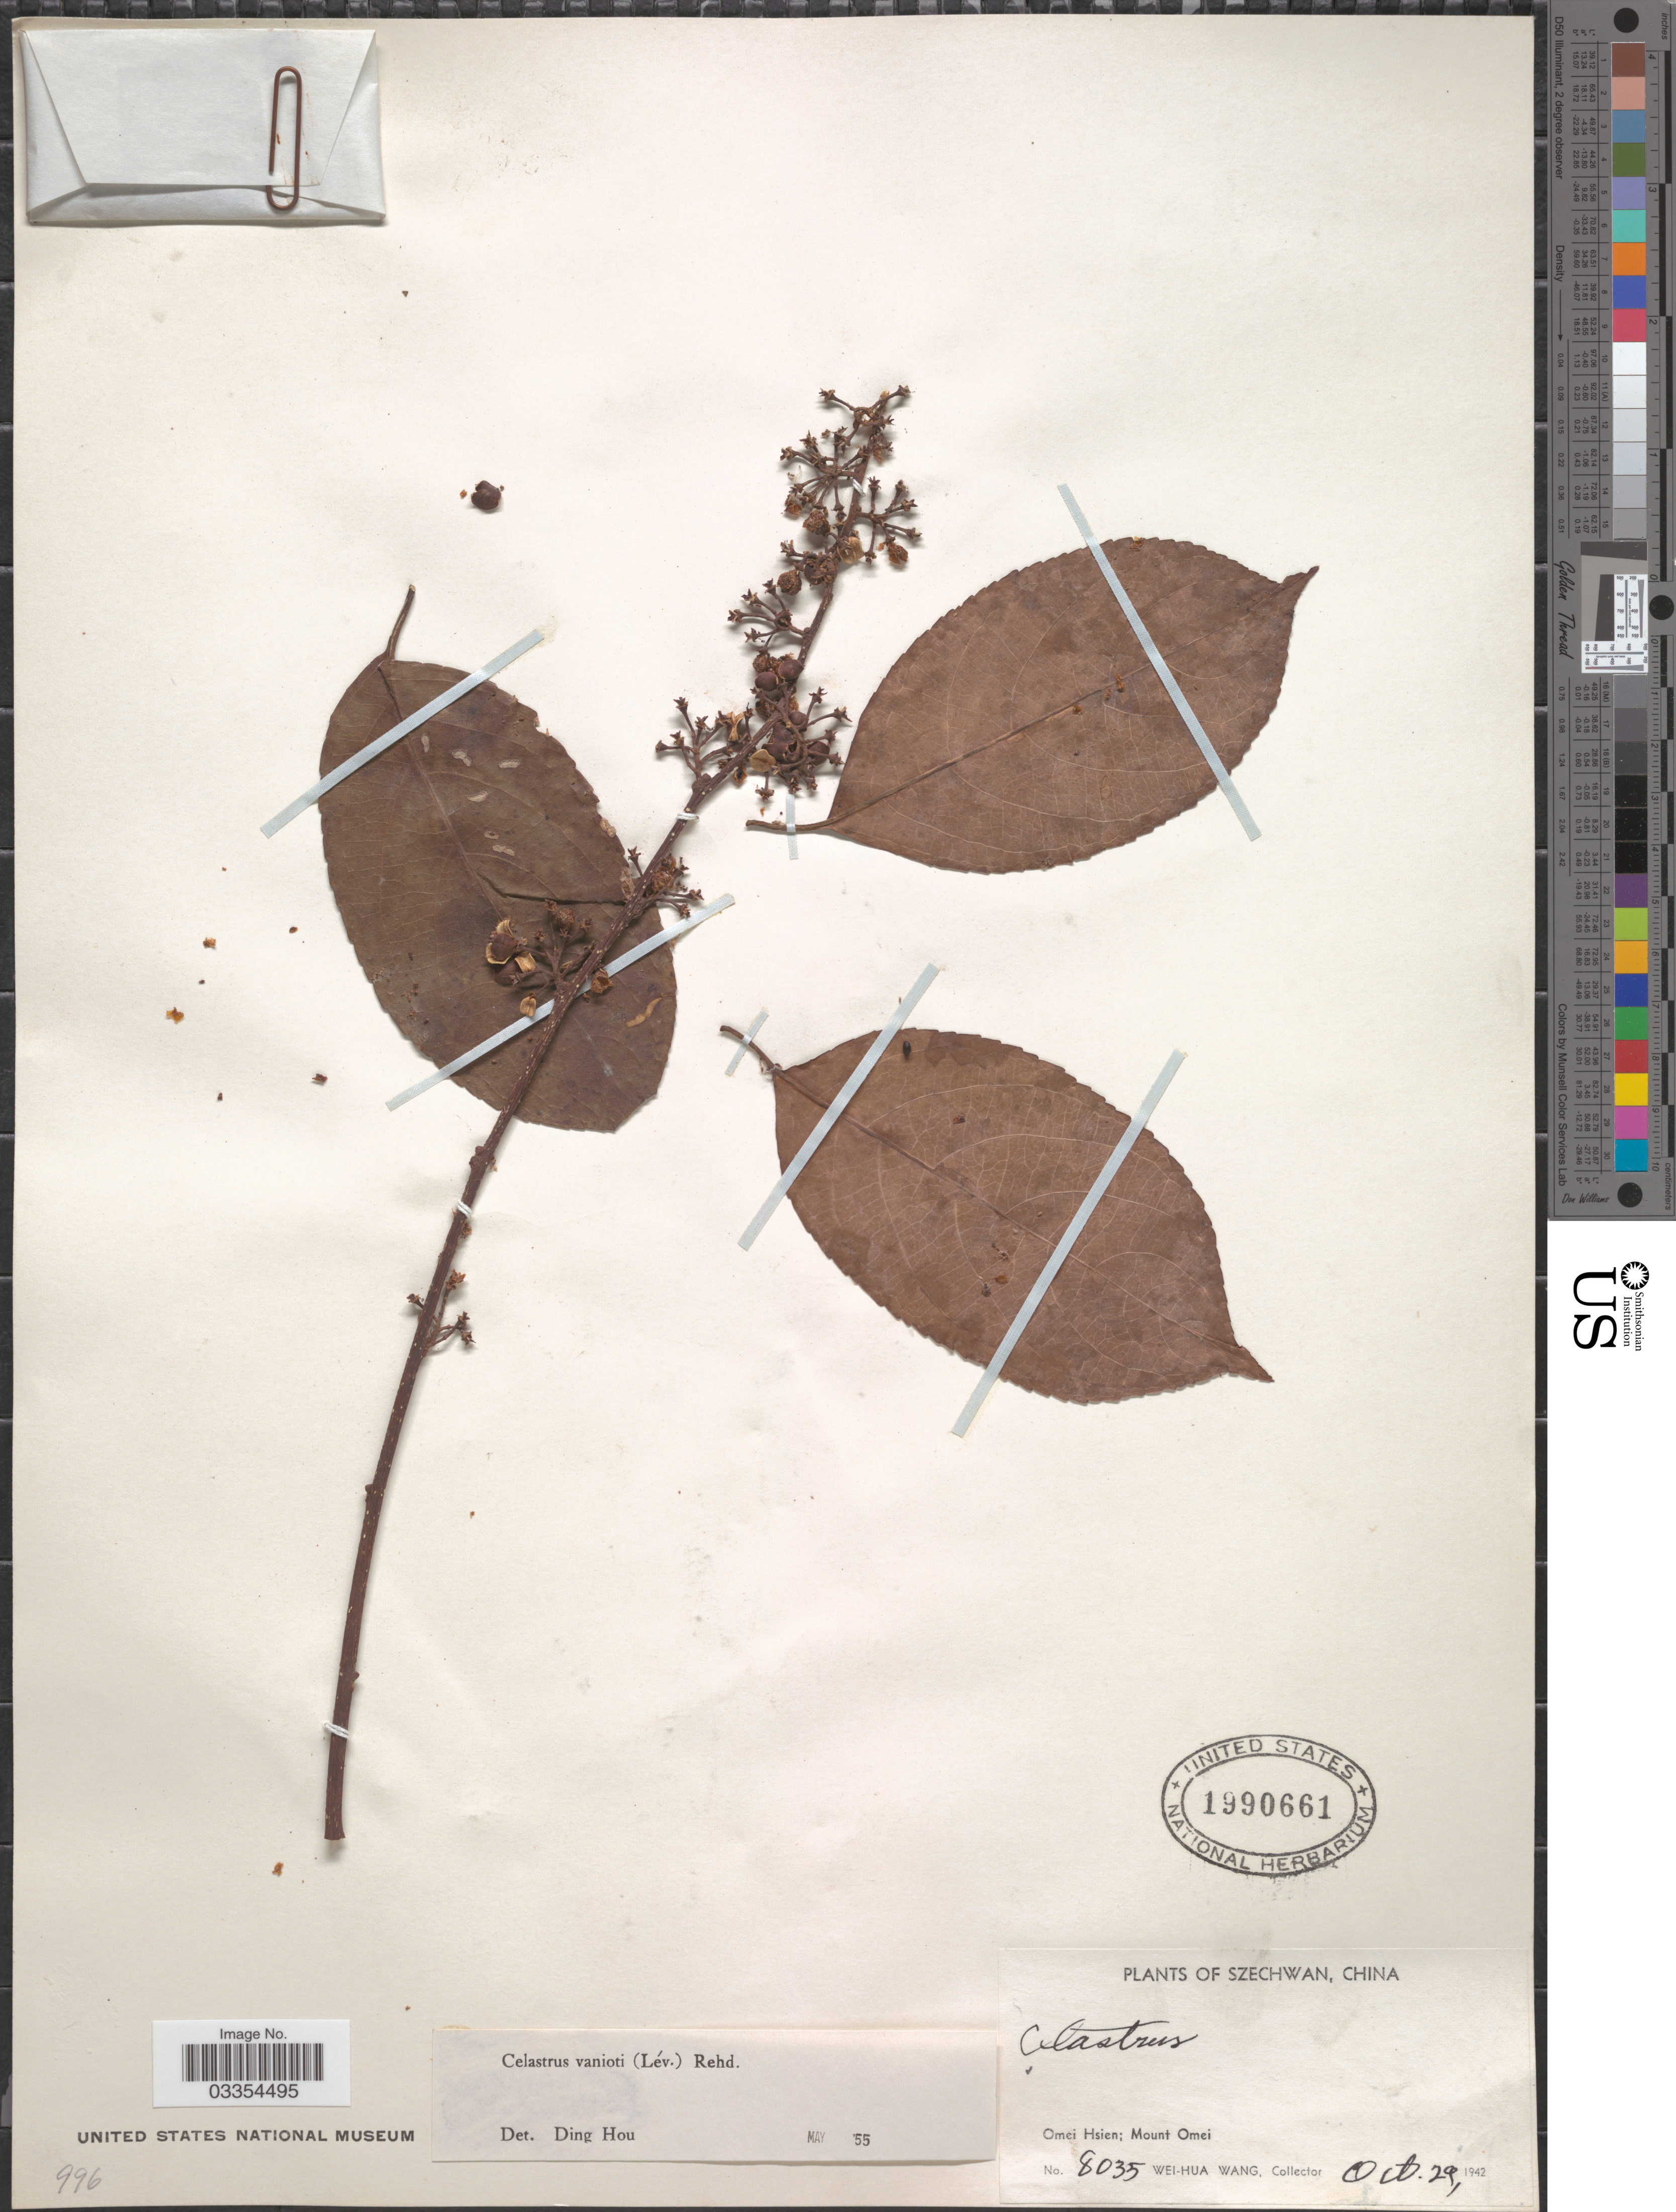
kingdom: Plantae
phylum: Tracheophyta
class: Magnoliopsida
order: Celastrales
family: Celastraceae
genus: Celastrus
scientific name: Celastrus vaniotii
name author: (H. Lév.) Rehder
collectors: W. Wang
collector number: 8035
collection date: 1942-10-29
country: China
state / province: Sichuan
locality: Szechwan, Omei Hsien; Mount Omei.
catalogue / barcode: US 1990661